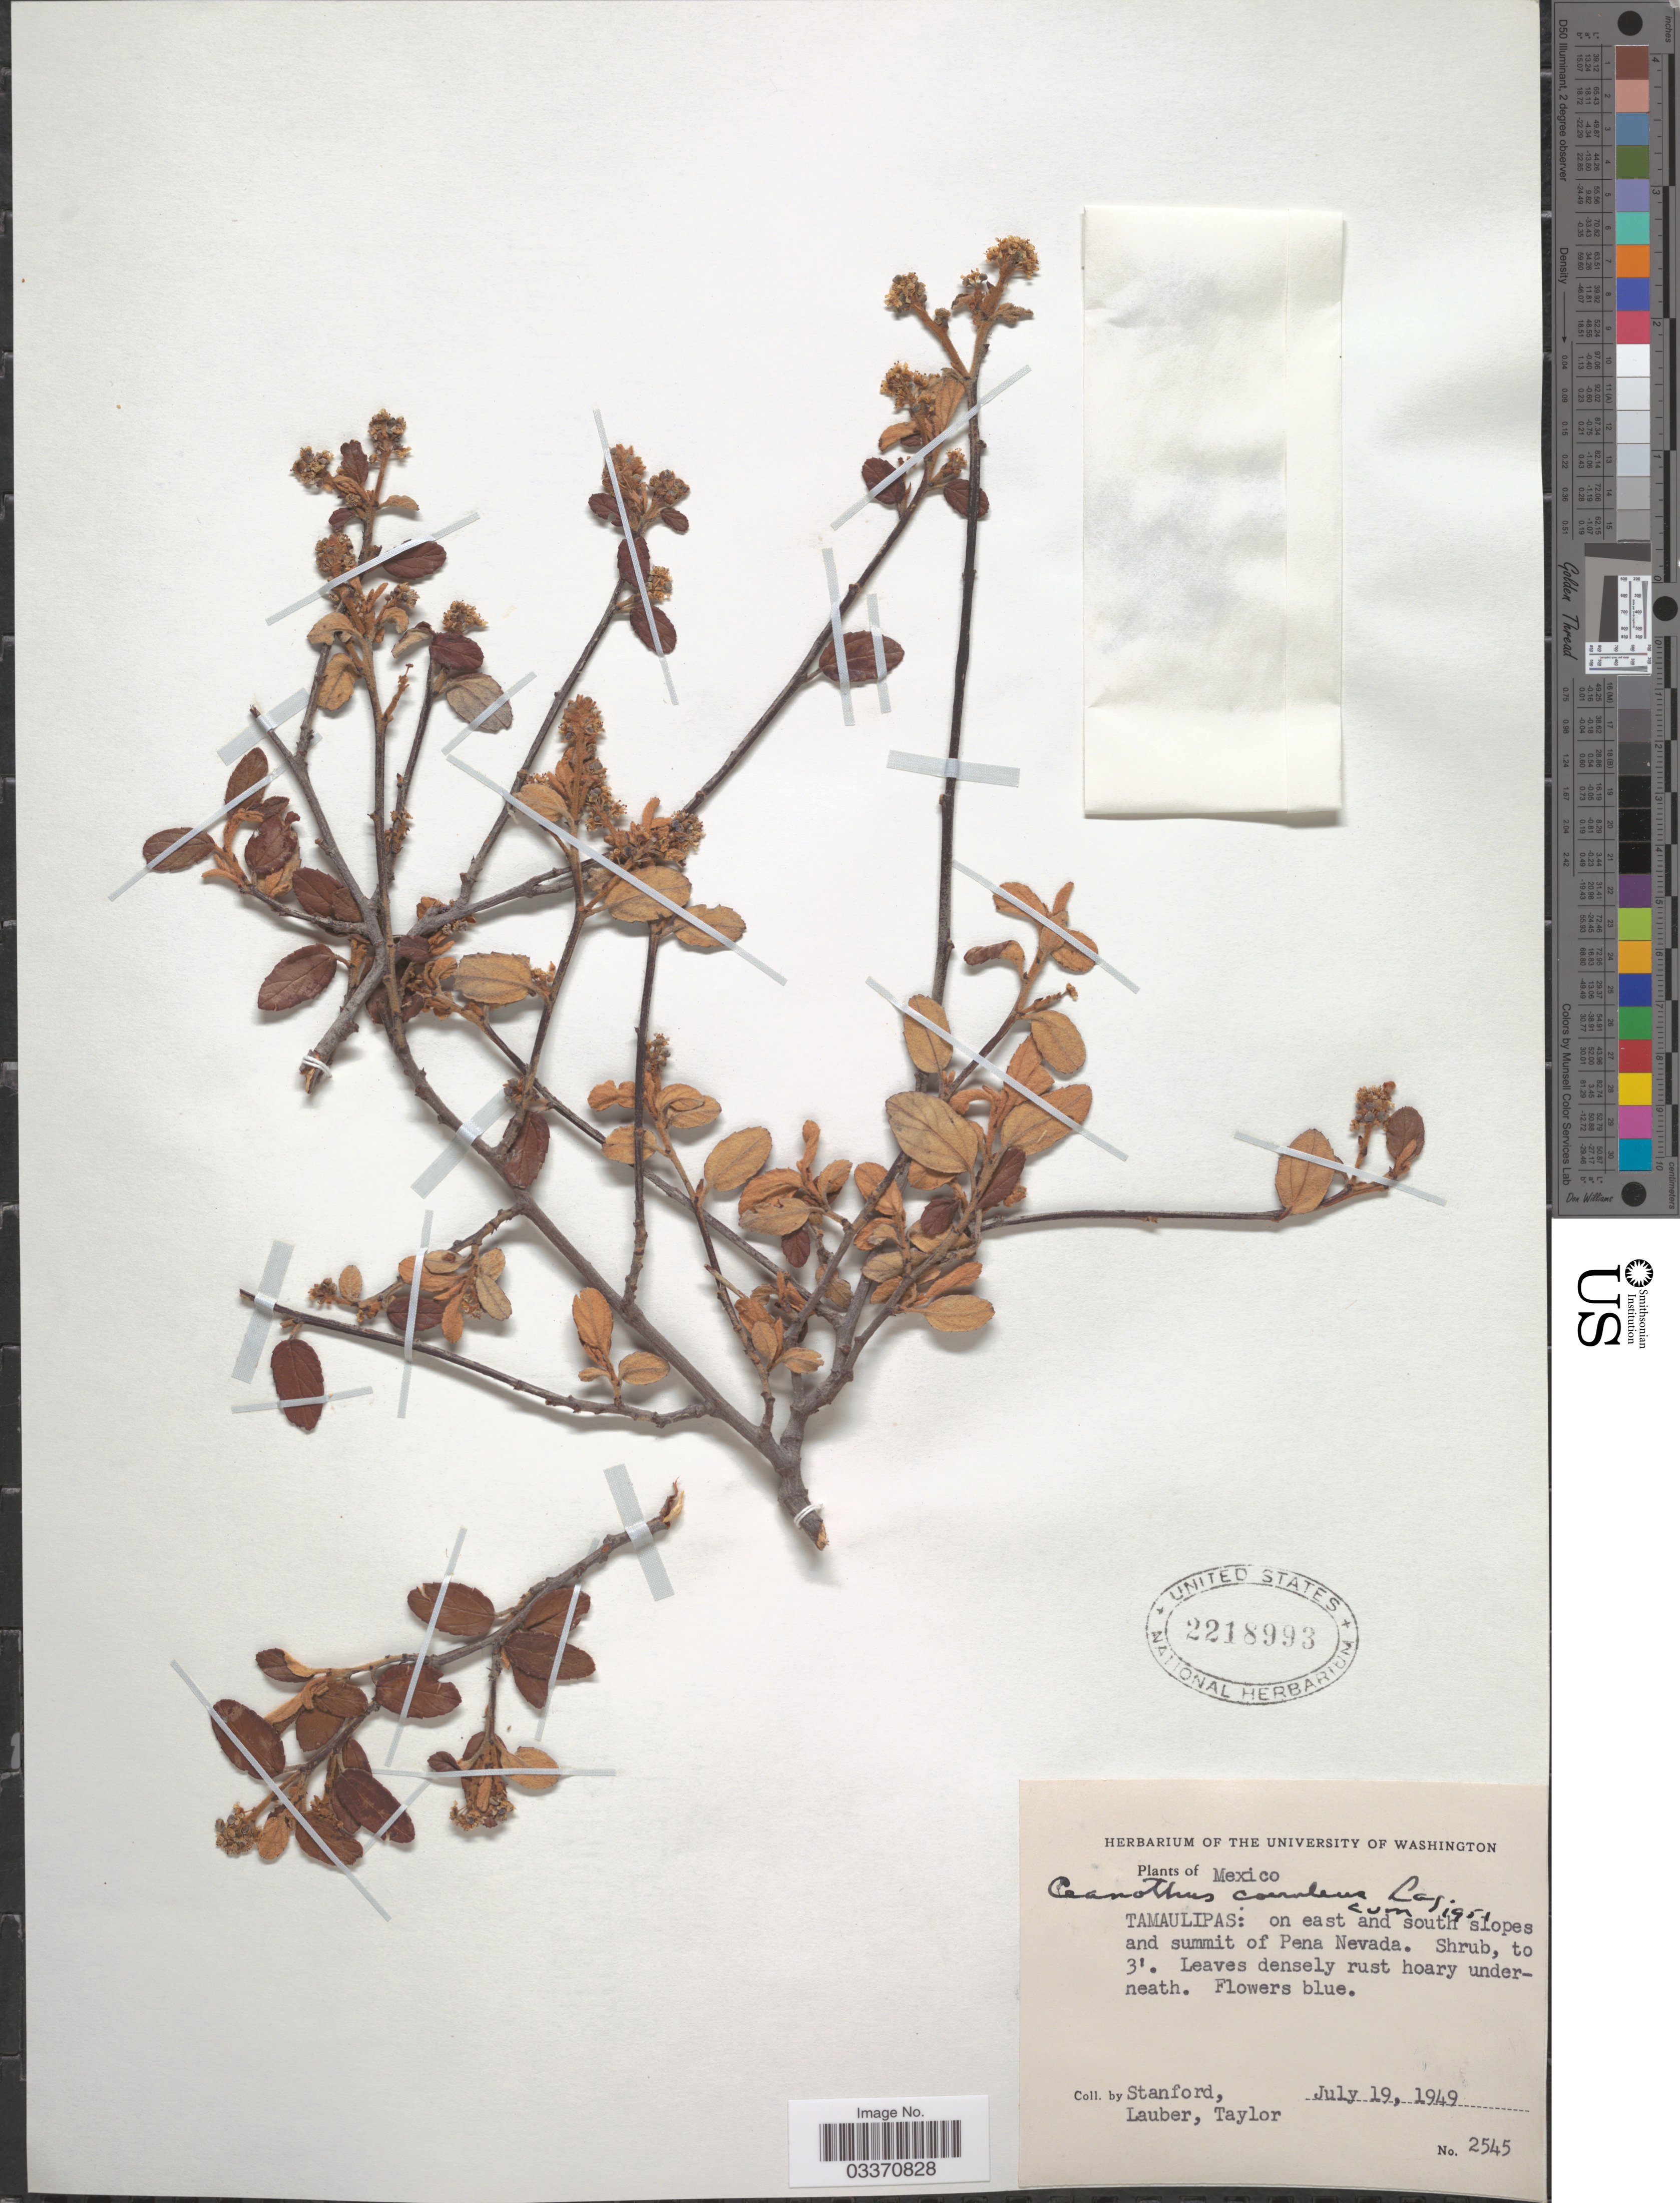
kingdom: Plantae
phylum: Tracheophyta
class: Magnoliopsida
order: Rosales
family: Rhamnaceae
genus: Ceanothus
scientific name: Ceanothus caeruleus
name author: Lag.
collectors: -. Stanford, Lauber, -- & -- Taylor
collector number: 2545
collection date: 1949-07-19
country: Mexico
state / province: Tamaulipas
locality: On east and south slopes and summit of Pena Nevada.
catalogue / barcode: US 2218993